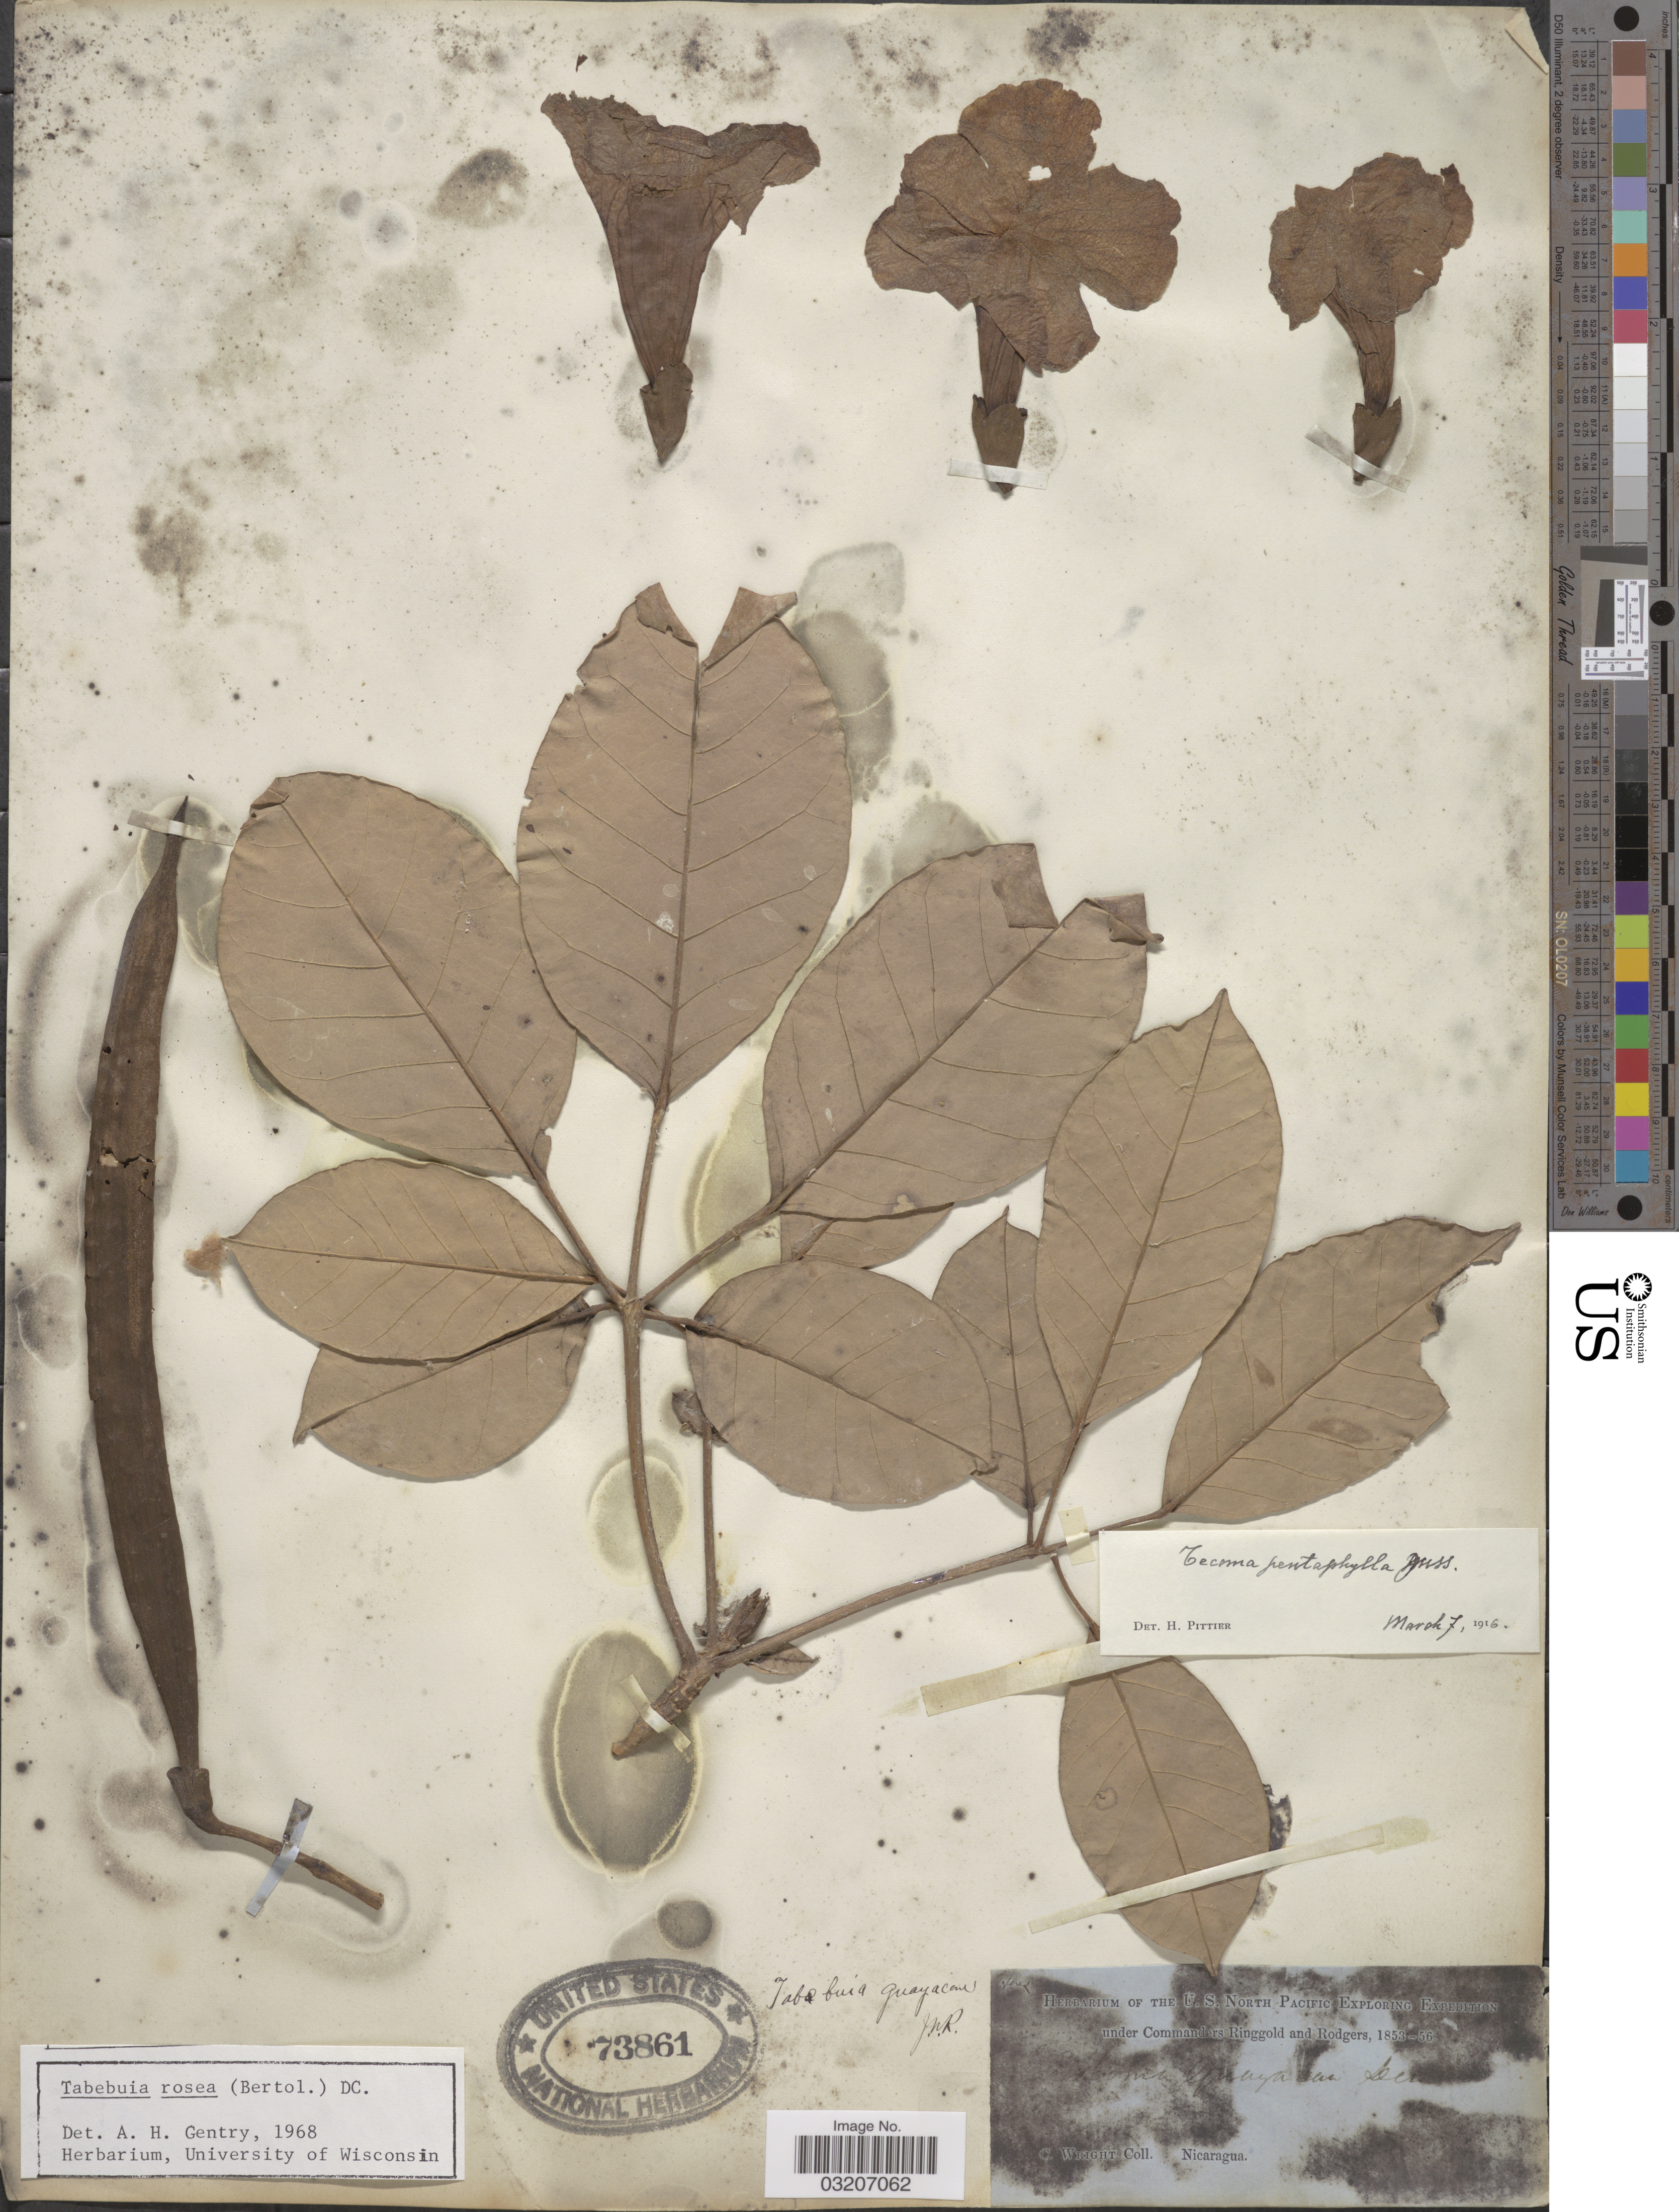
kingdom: Plantae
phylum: Tracheophyta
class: Magnoliopsida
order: Lamiales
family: Bignoniaceae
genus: Tabebuia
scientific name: Tabebuia rosea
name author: (Bertol.) DC.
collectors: C. Wright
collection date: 1853/1856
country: Nicaragua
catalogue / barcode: US 73861